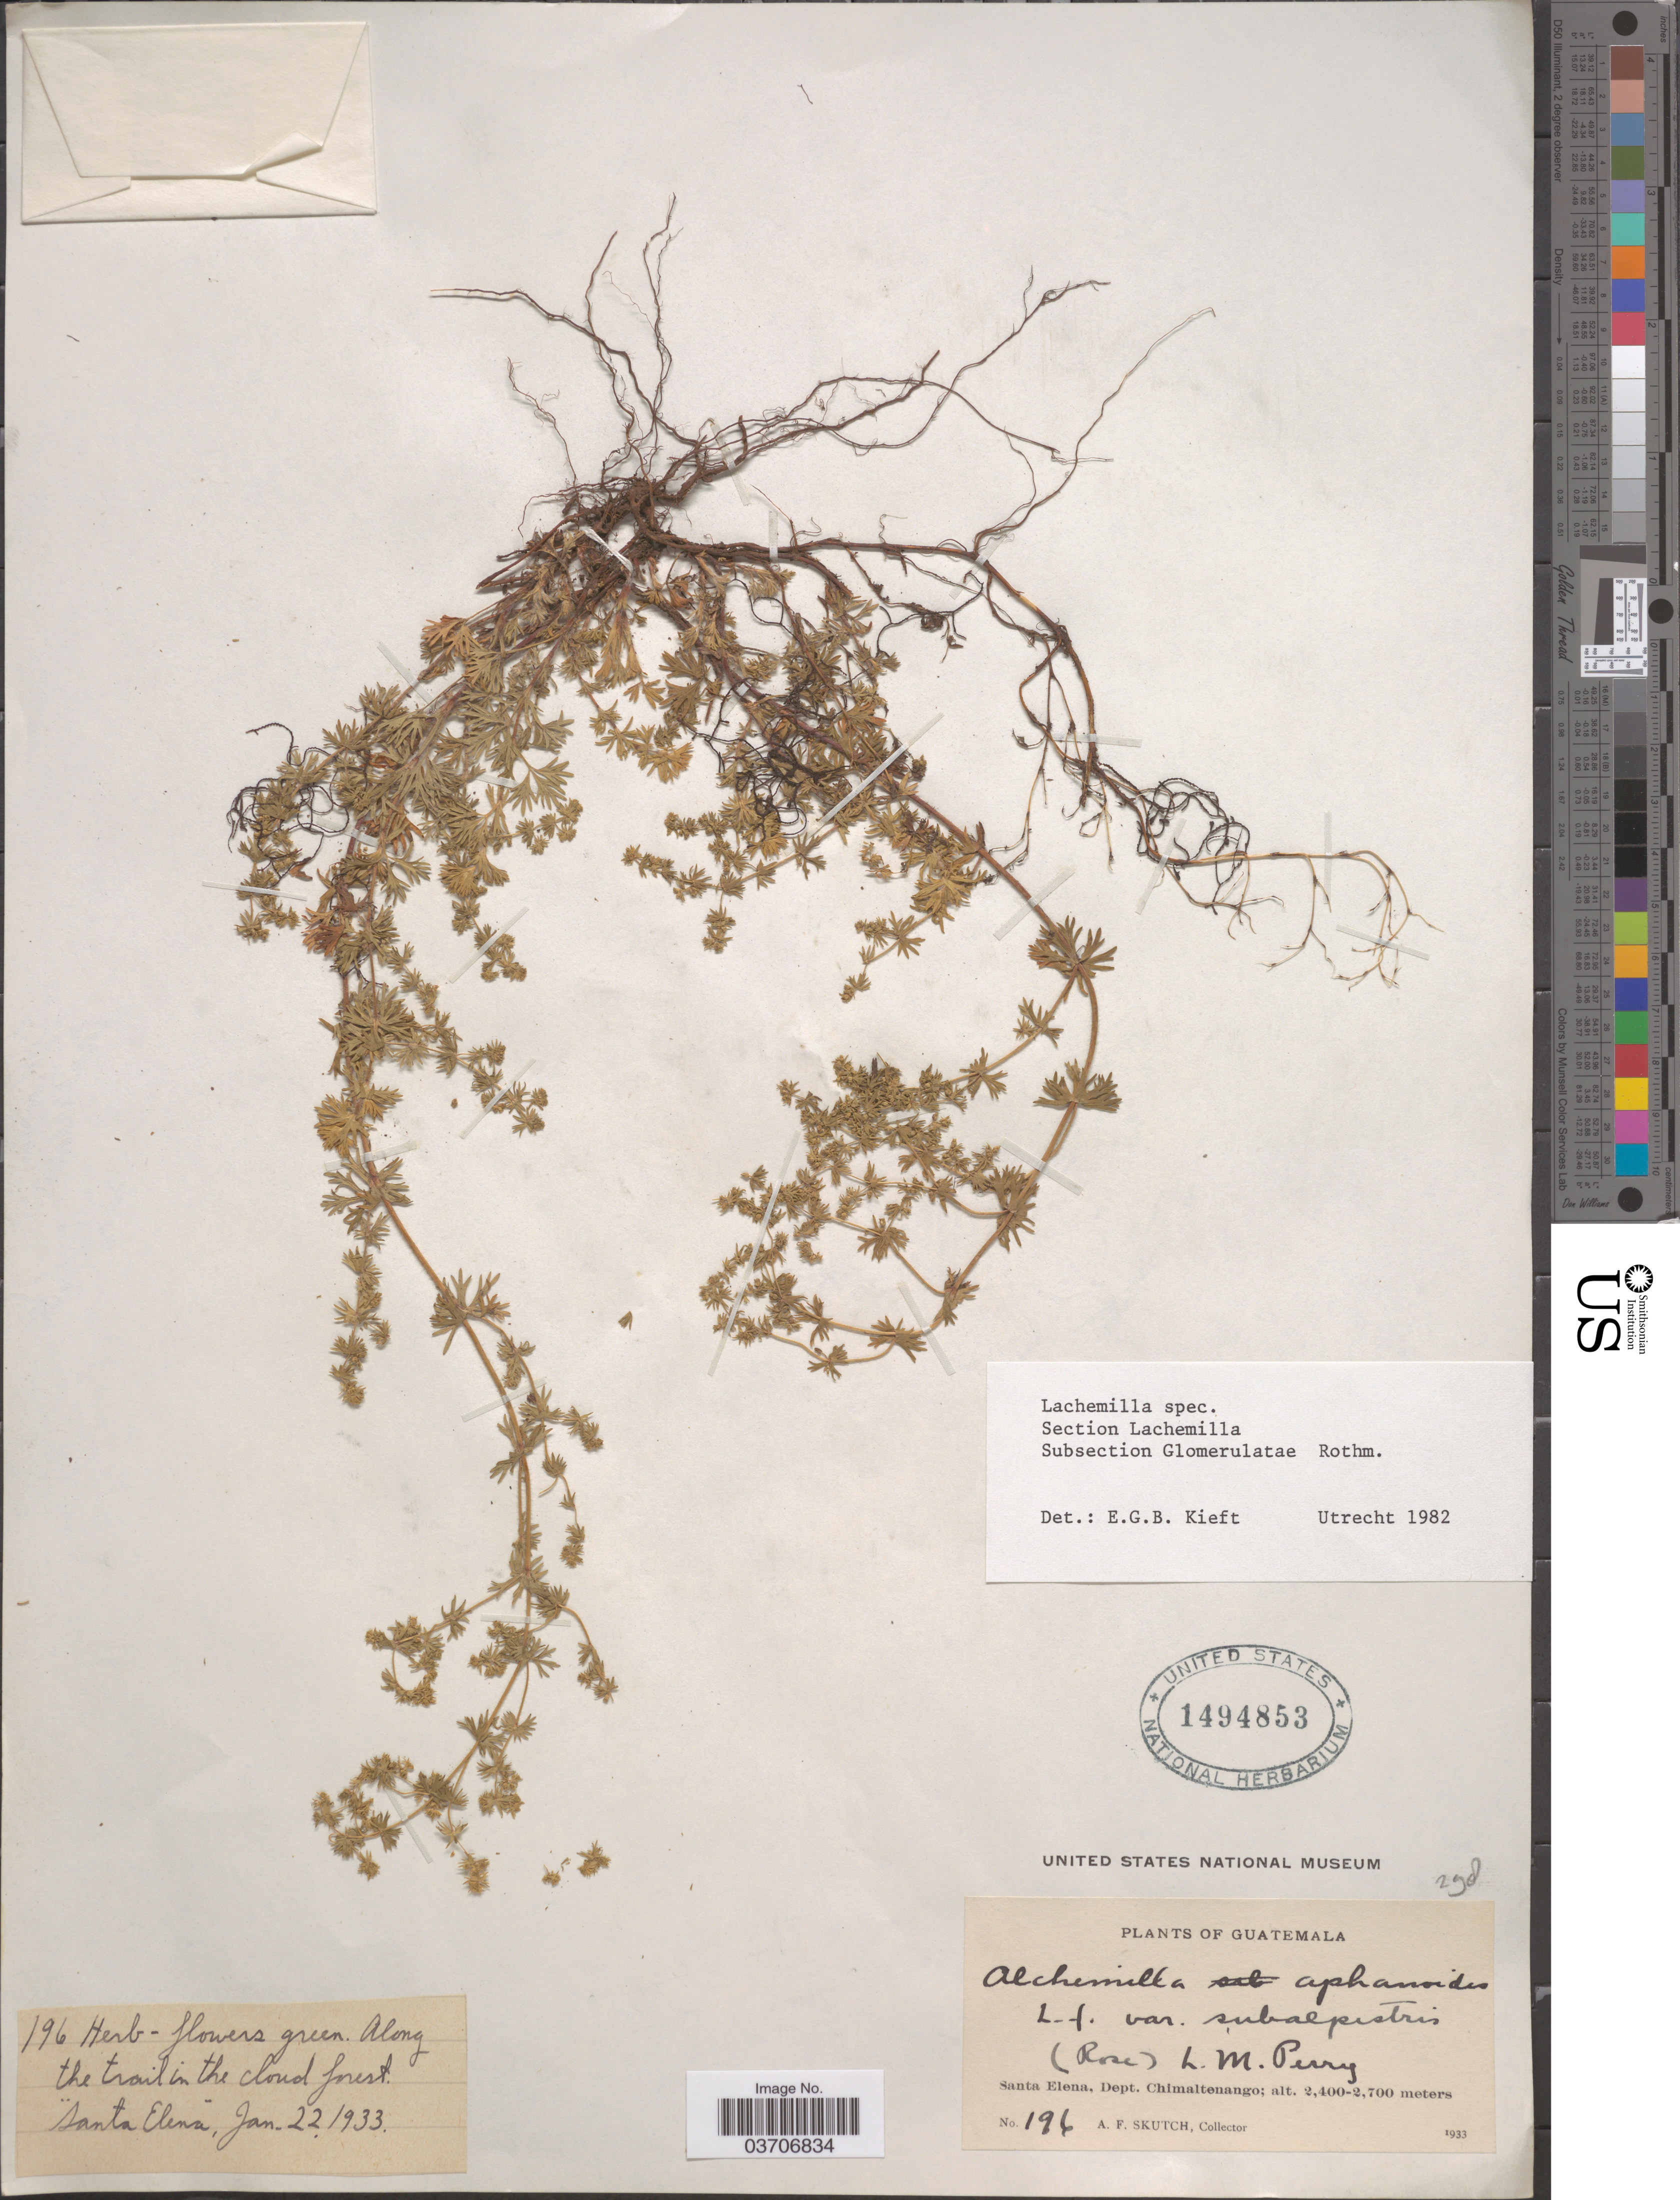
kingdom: Plantae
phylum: Tracheophyta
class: Magnoliopsida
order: Rosales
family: Rosaceae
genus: Lachemilla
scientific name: Lachemilla sp.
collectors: A. F. Skutch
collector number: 196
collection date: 1933-01-22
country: Guatemala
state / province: Chimaltenango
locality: Santa Elena, Dept. Chimaltenango.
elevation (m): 2400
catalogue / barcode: US 1494853